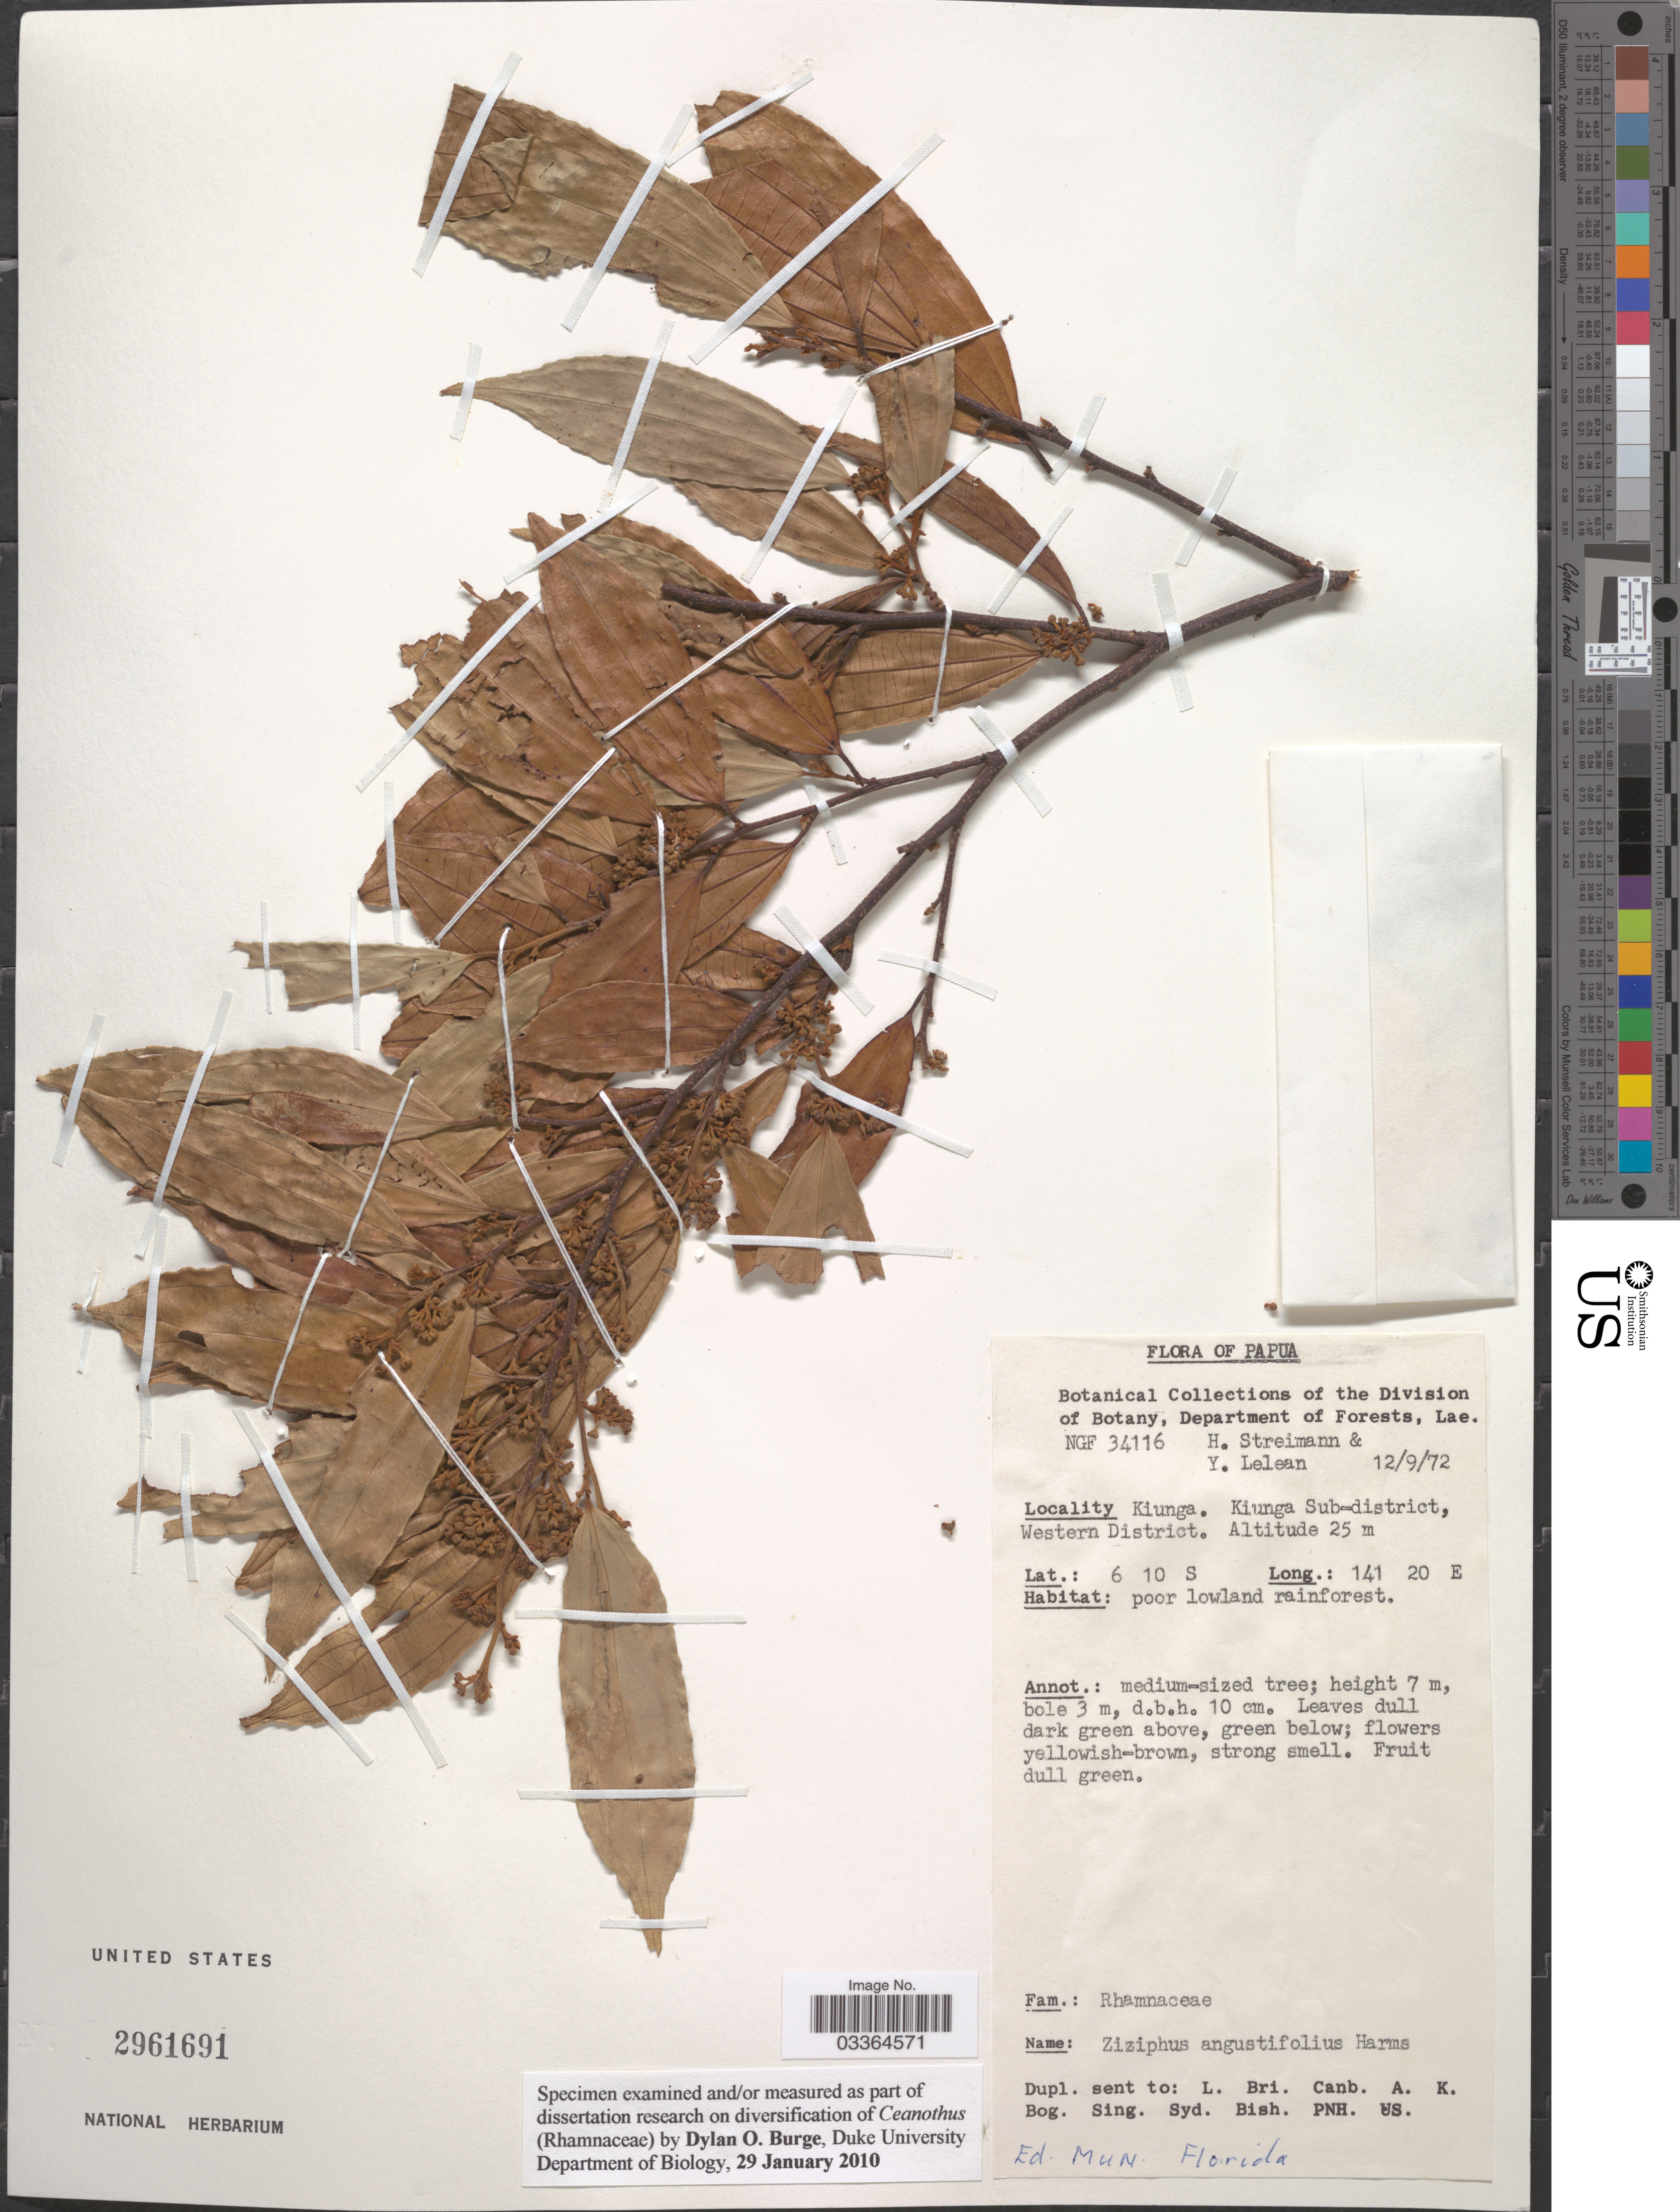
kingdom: Plantae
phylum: Tracheophyta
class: Magnoliopsida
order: Rosales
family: Rhamnaceae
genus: Ziziphus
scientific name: Ziziphus angustifolia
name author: (Miq.) Hatus. ex Steenis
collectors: H. Streimann & Y. Lelean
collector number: NGF 34116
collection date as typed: Transcribed d/m/y: 12/9/72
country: Papua New Guinea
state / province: Manus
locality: Papua. Kiunga. Kiunga Sub-district, Western District.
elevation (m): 25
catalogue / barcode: US 2961691